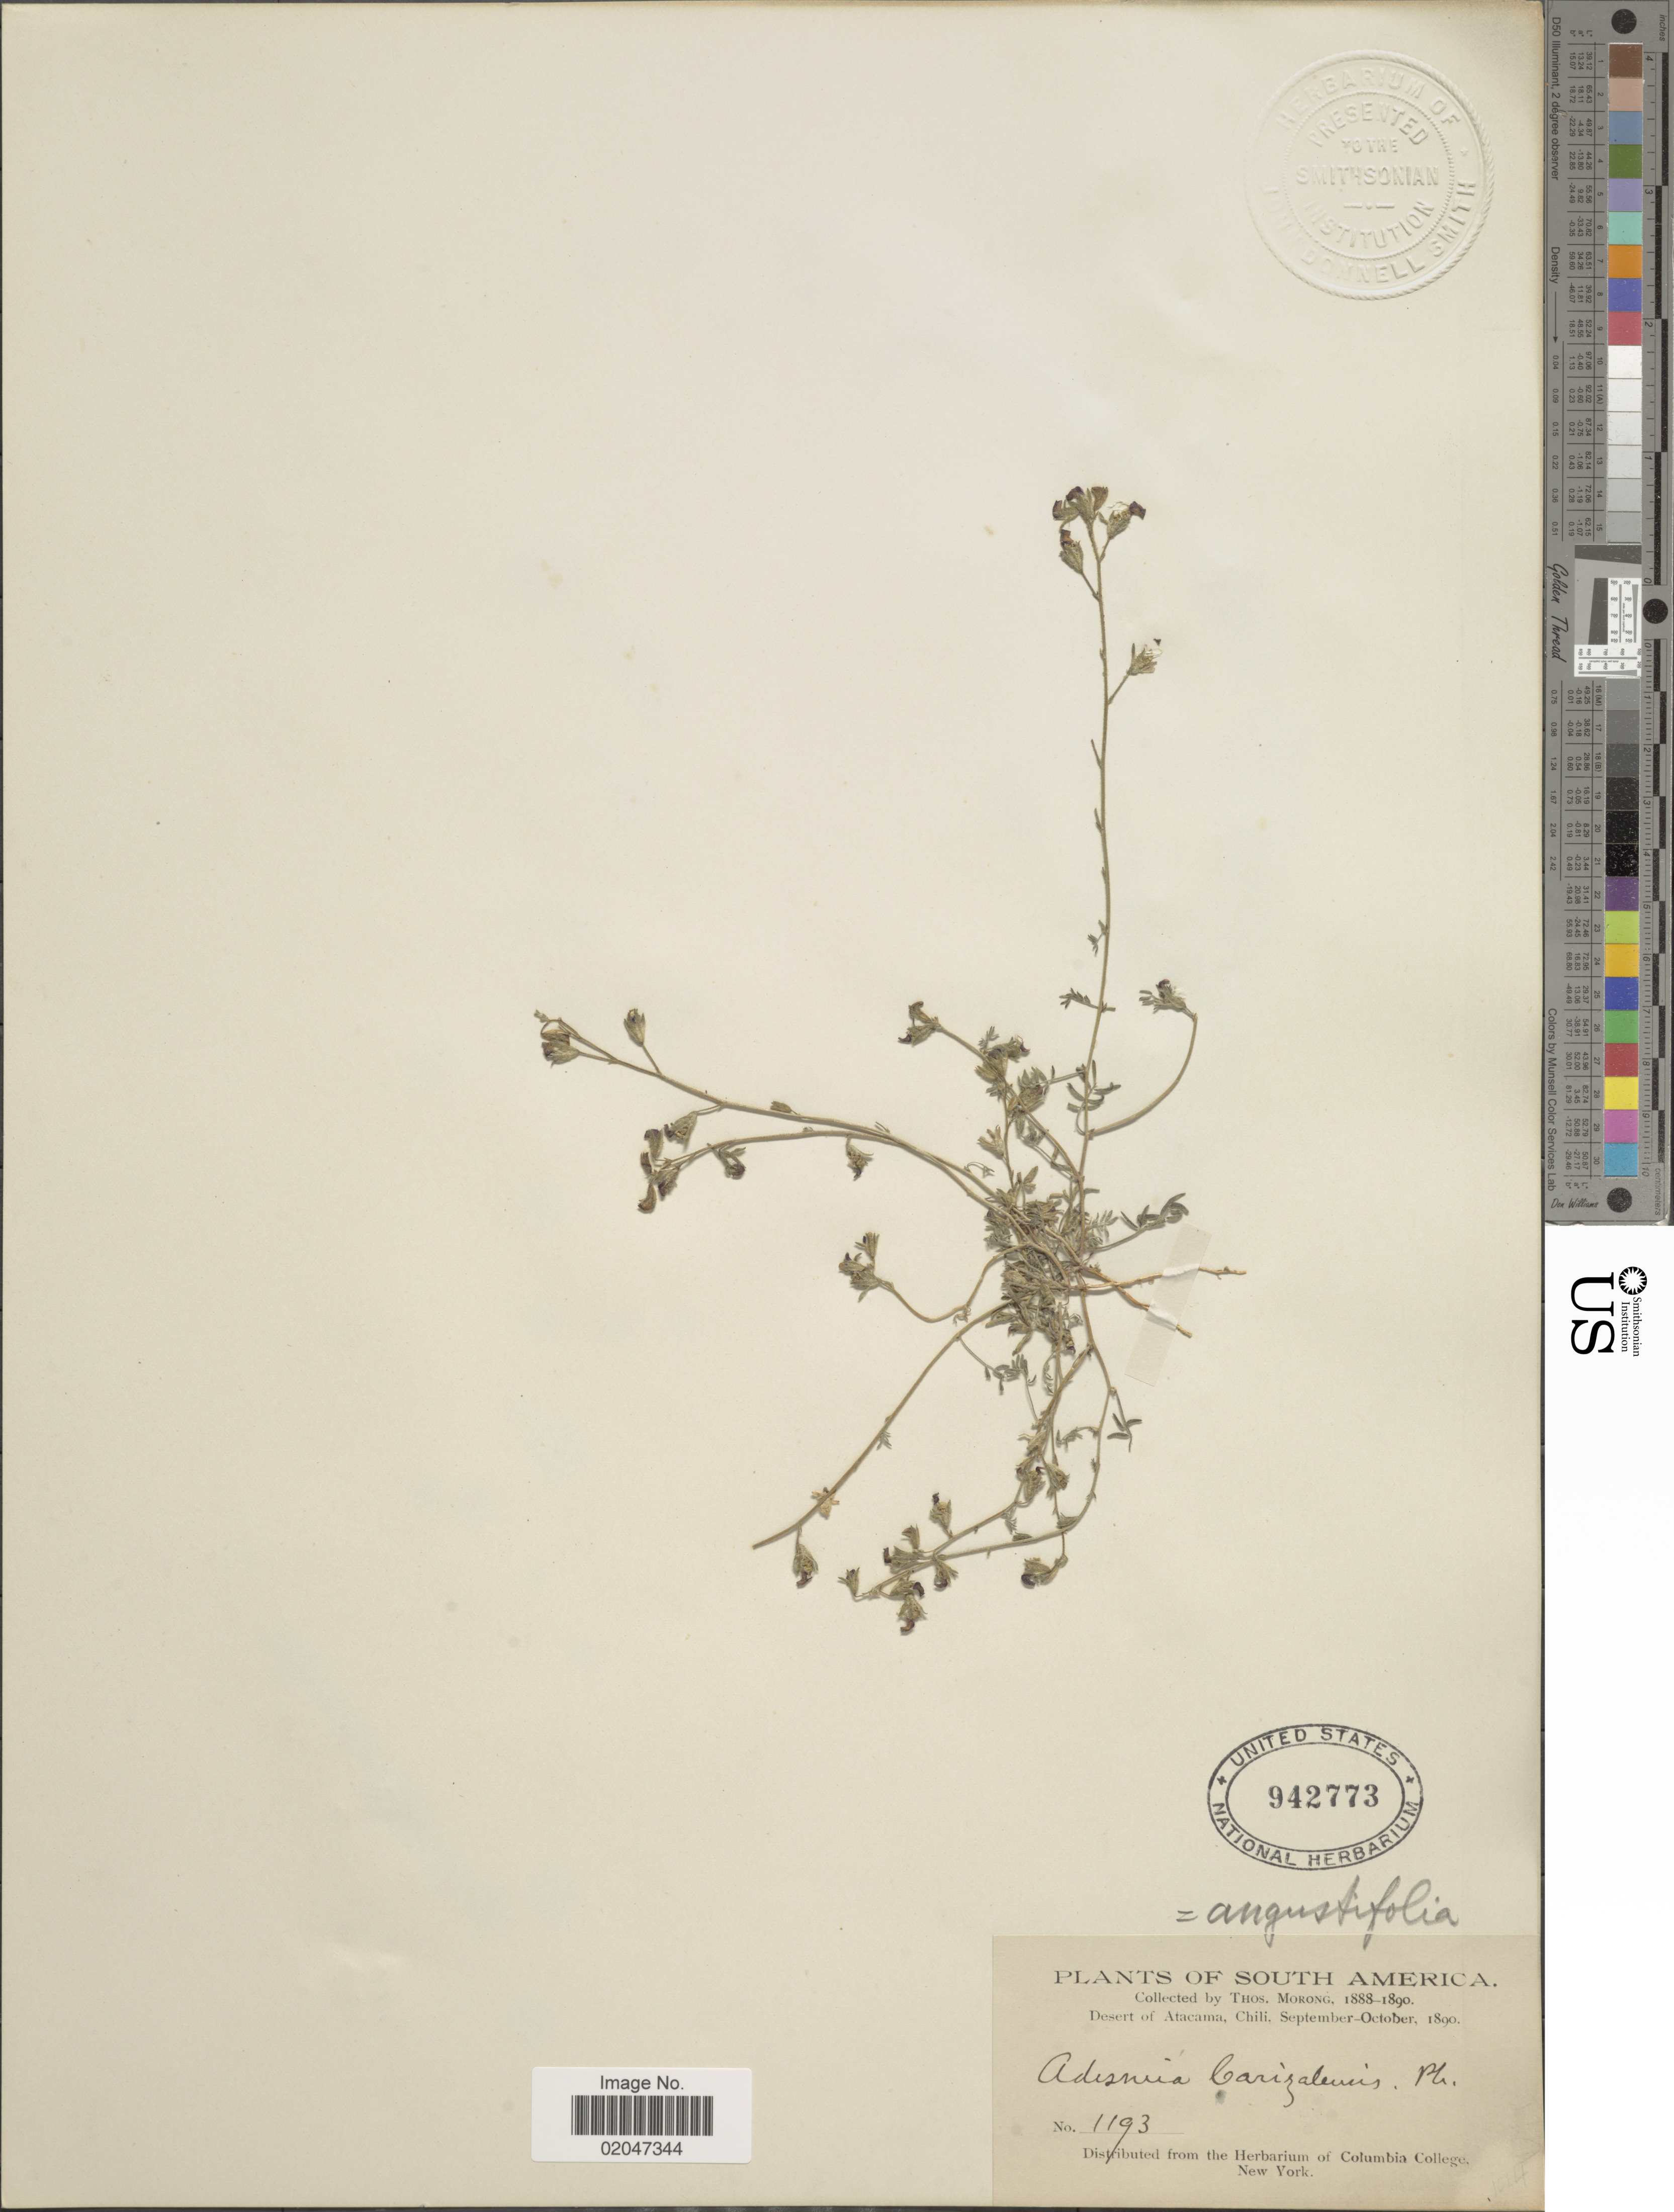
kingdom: Plantae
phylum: Tracheophyta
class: Magnoliopsida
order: Fabales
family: Fabaceae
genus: Adesmia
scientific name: Adesmia tenella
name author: Hook. & Arn.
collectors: ex herb. T. Morong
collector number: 1193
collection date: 1890-09/1890-10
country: Chile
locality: Desert of Atacama.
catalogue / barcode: US 942773